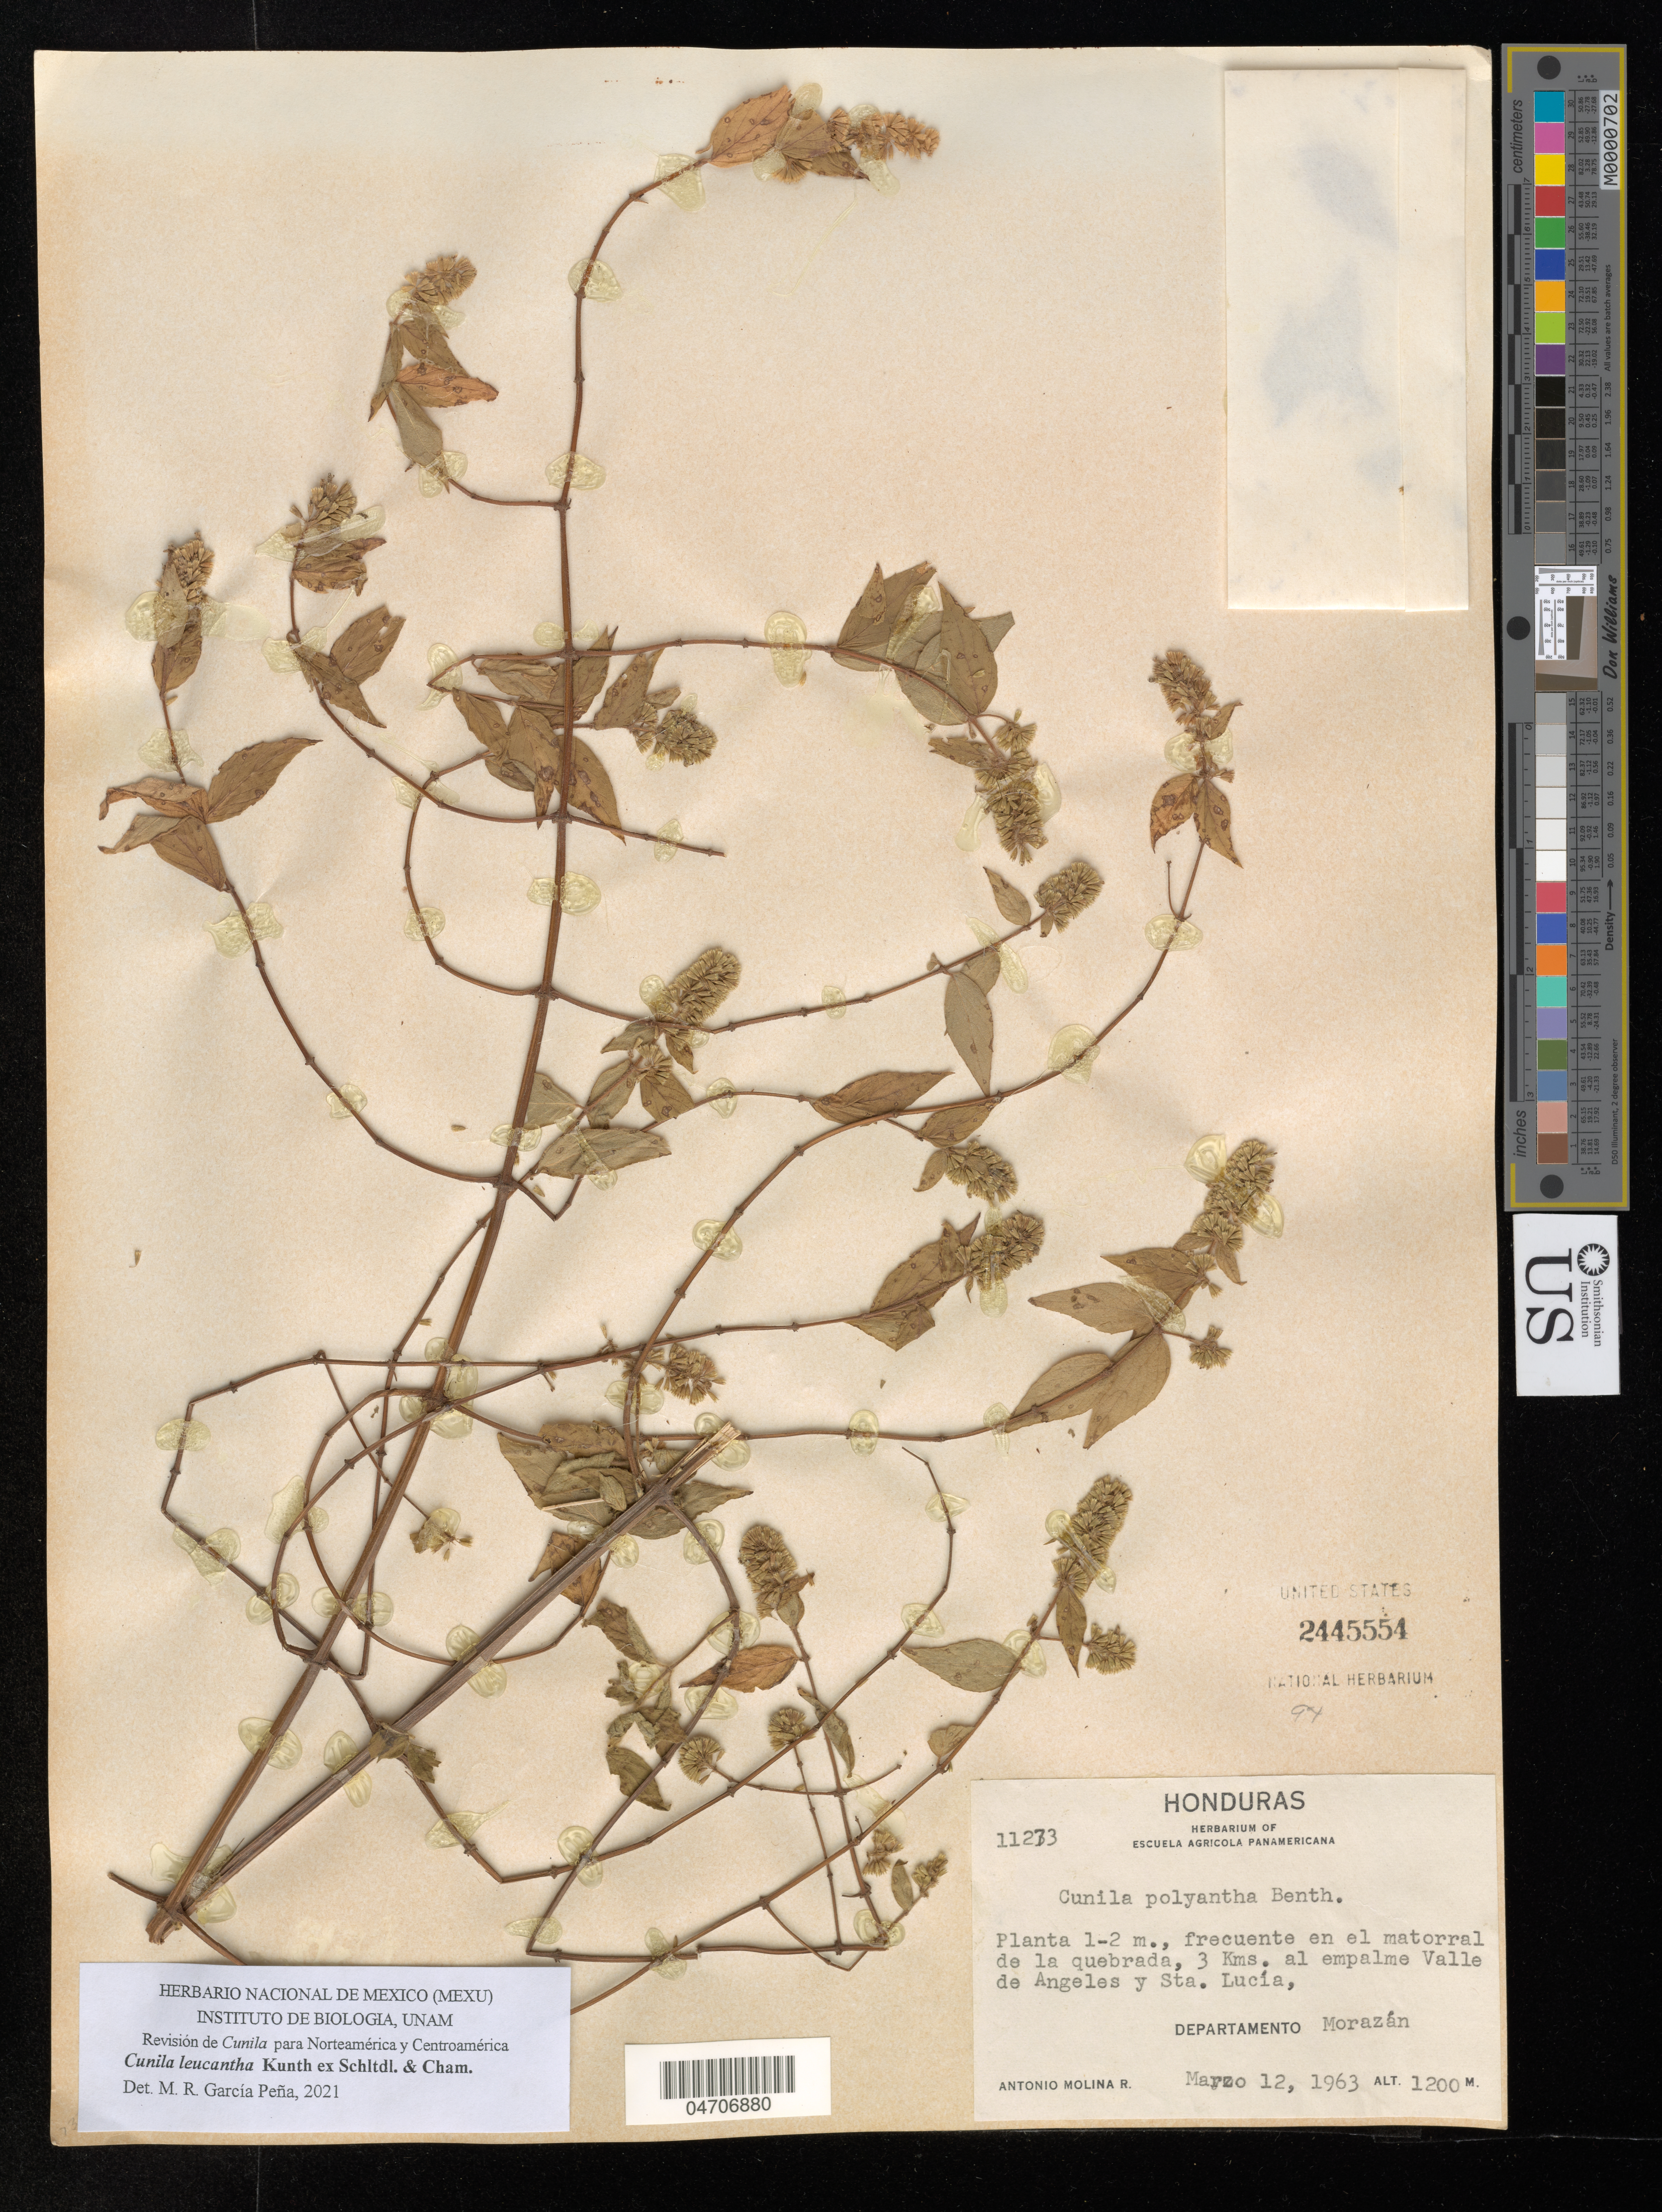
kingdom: Plantae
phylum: Tracheophyta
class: Magnoliopsida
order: Lamiales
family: Lamiaceae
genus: Cunila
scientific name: Cunila leucantha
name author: Kunth ex Schltdl. & Cham.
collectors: A. Molina R.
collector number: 11273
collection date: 1963-03-12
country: Honduras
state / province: Fco. Morazán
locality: En el matorral de la quebrada, 3 Kms. al empalme Valle de Angeles y Sta. Lucía, Departamento Morazán.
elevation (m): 1200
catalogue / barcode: US 2445554